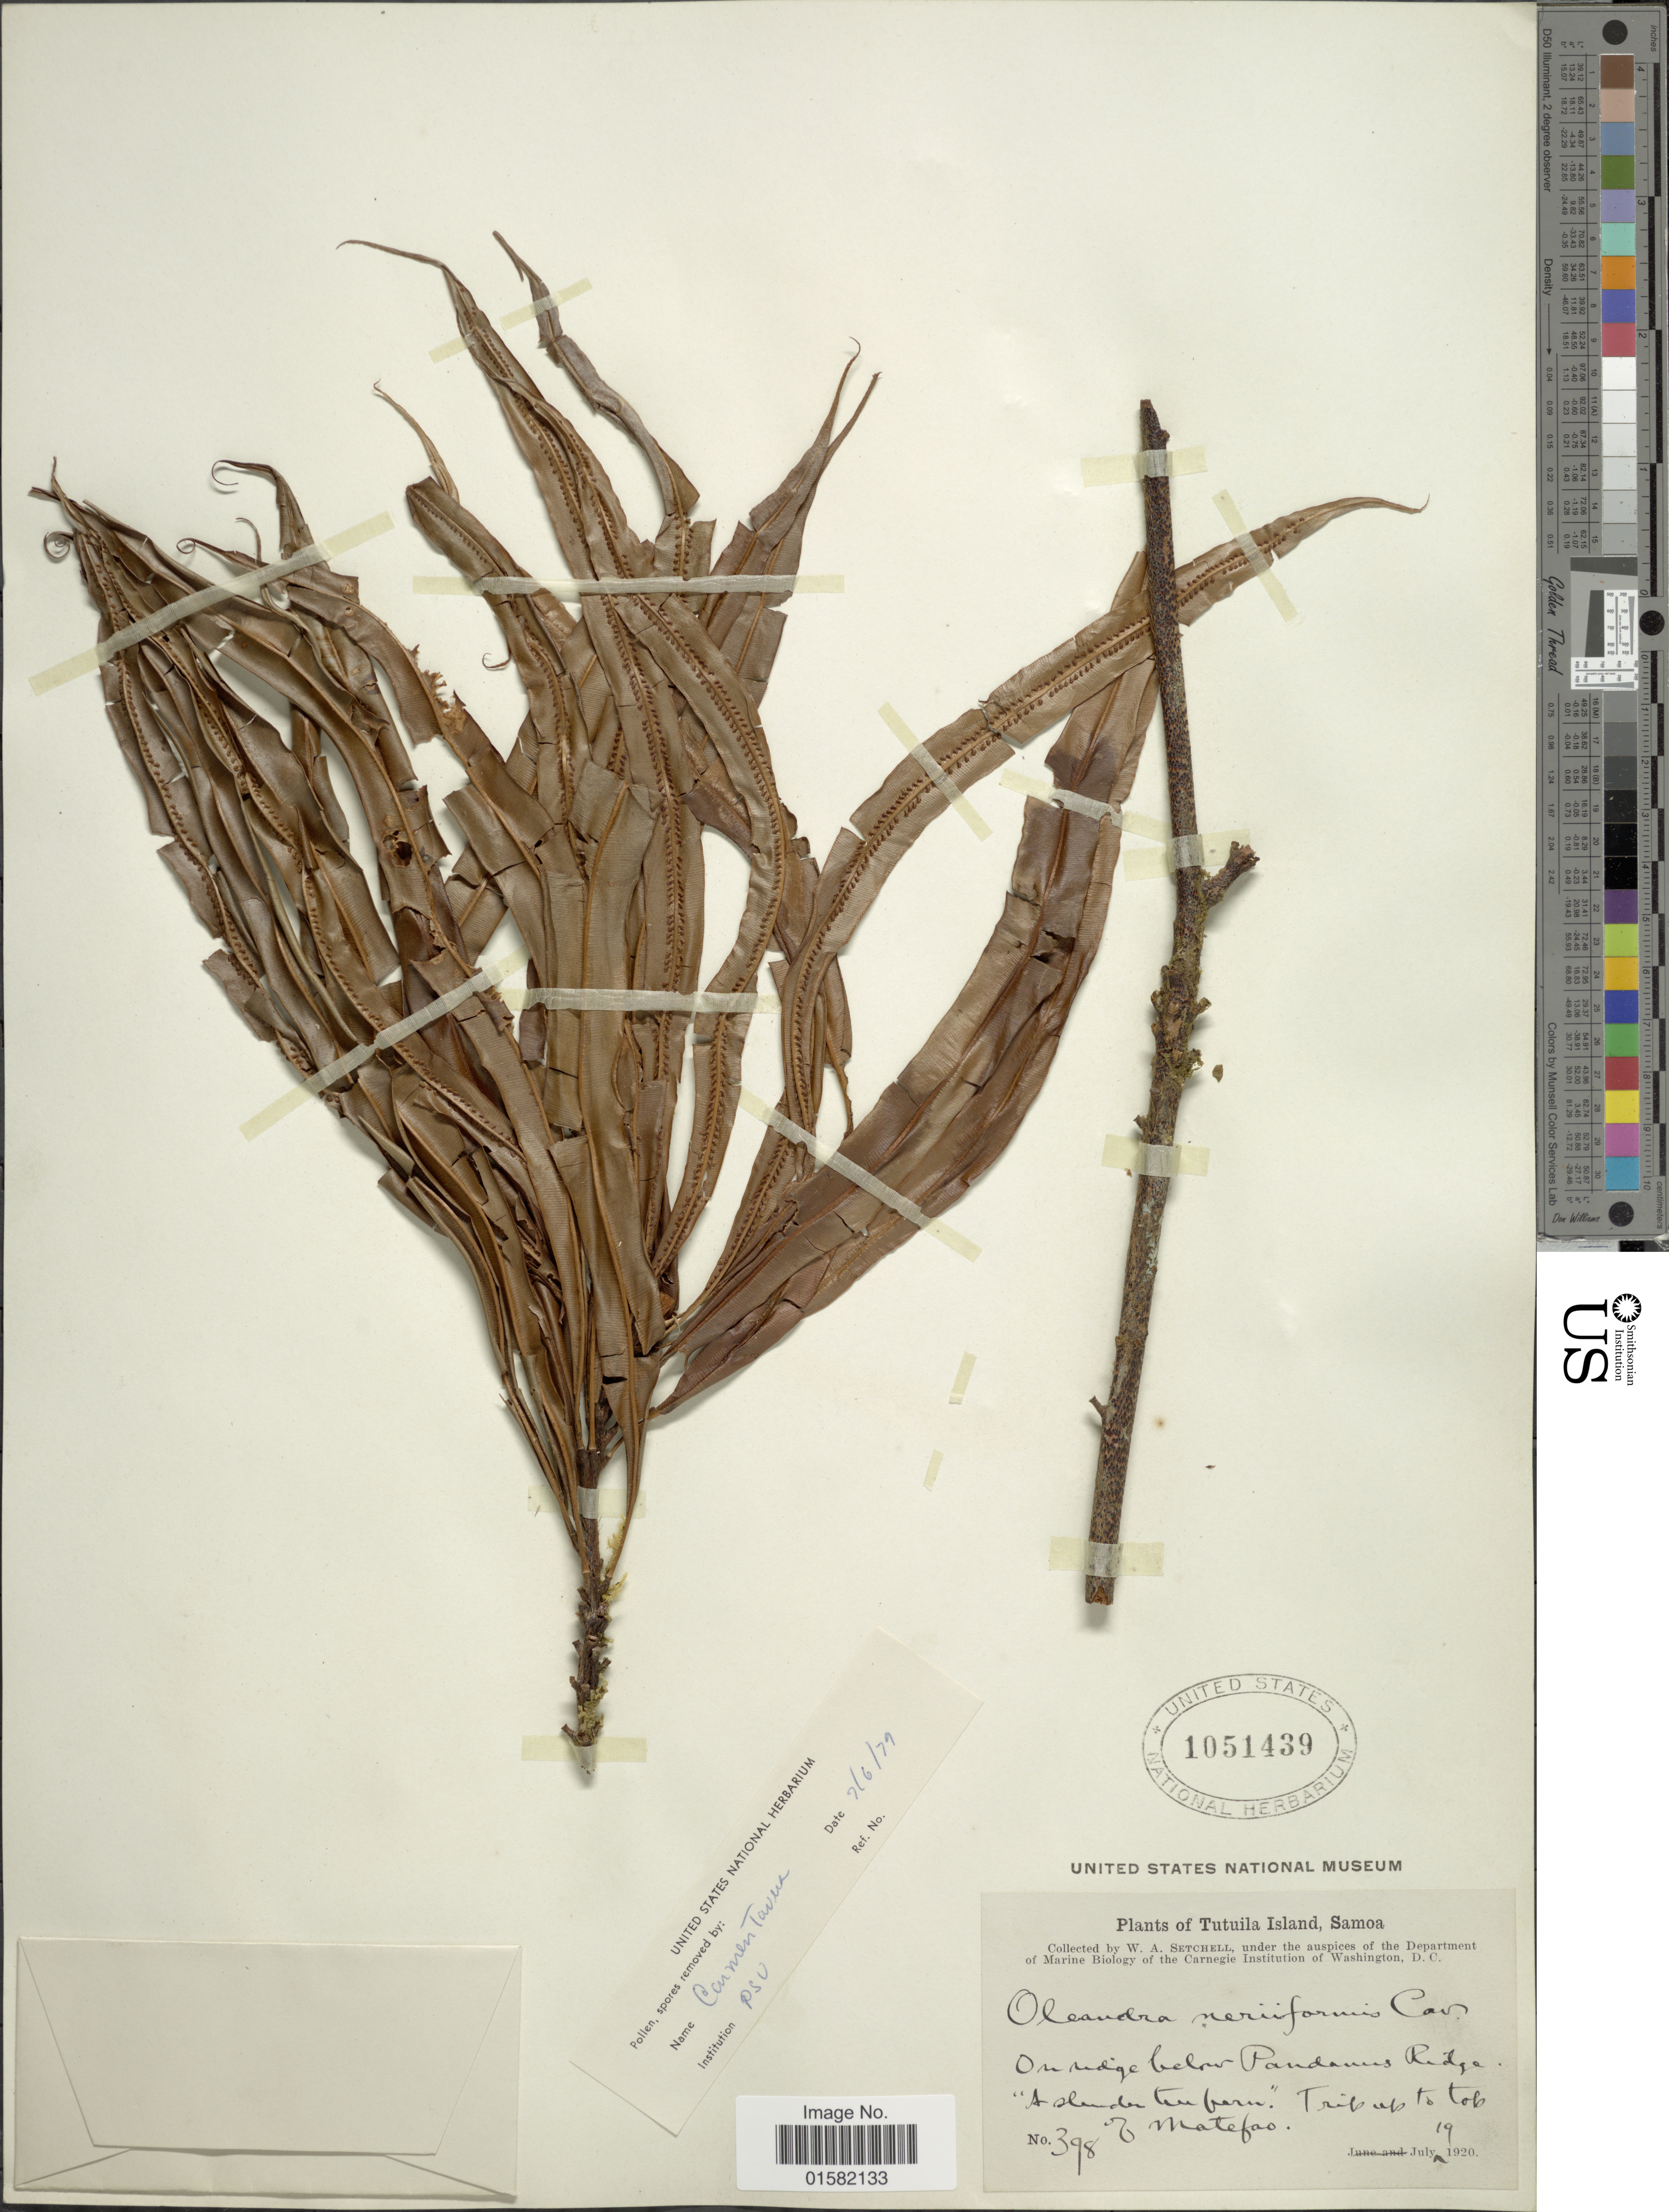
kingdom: Plantae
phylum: Tracheophyta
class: Polypodiopsida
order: Polypodiales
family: Oleandraceae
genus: Oleandra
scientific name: Oleandra neriiformis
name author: Cav.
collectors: W. Setchell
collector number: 398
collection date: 1920-07-19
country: American Samoa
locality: Tutuila Island, Samoa, on ridge below Pandanus Ridge. Trip up to top of Matafao.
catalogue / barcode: US 1051439